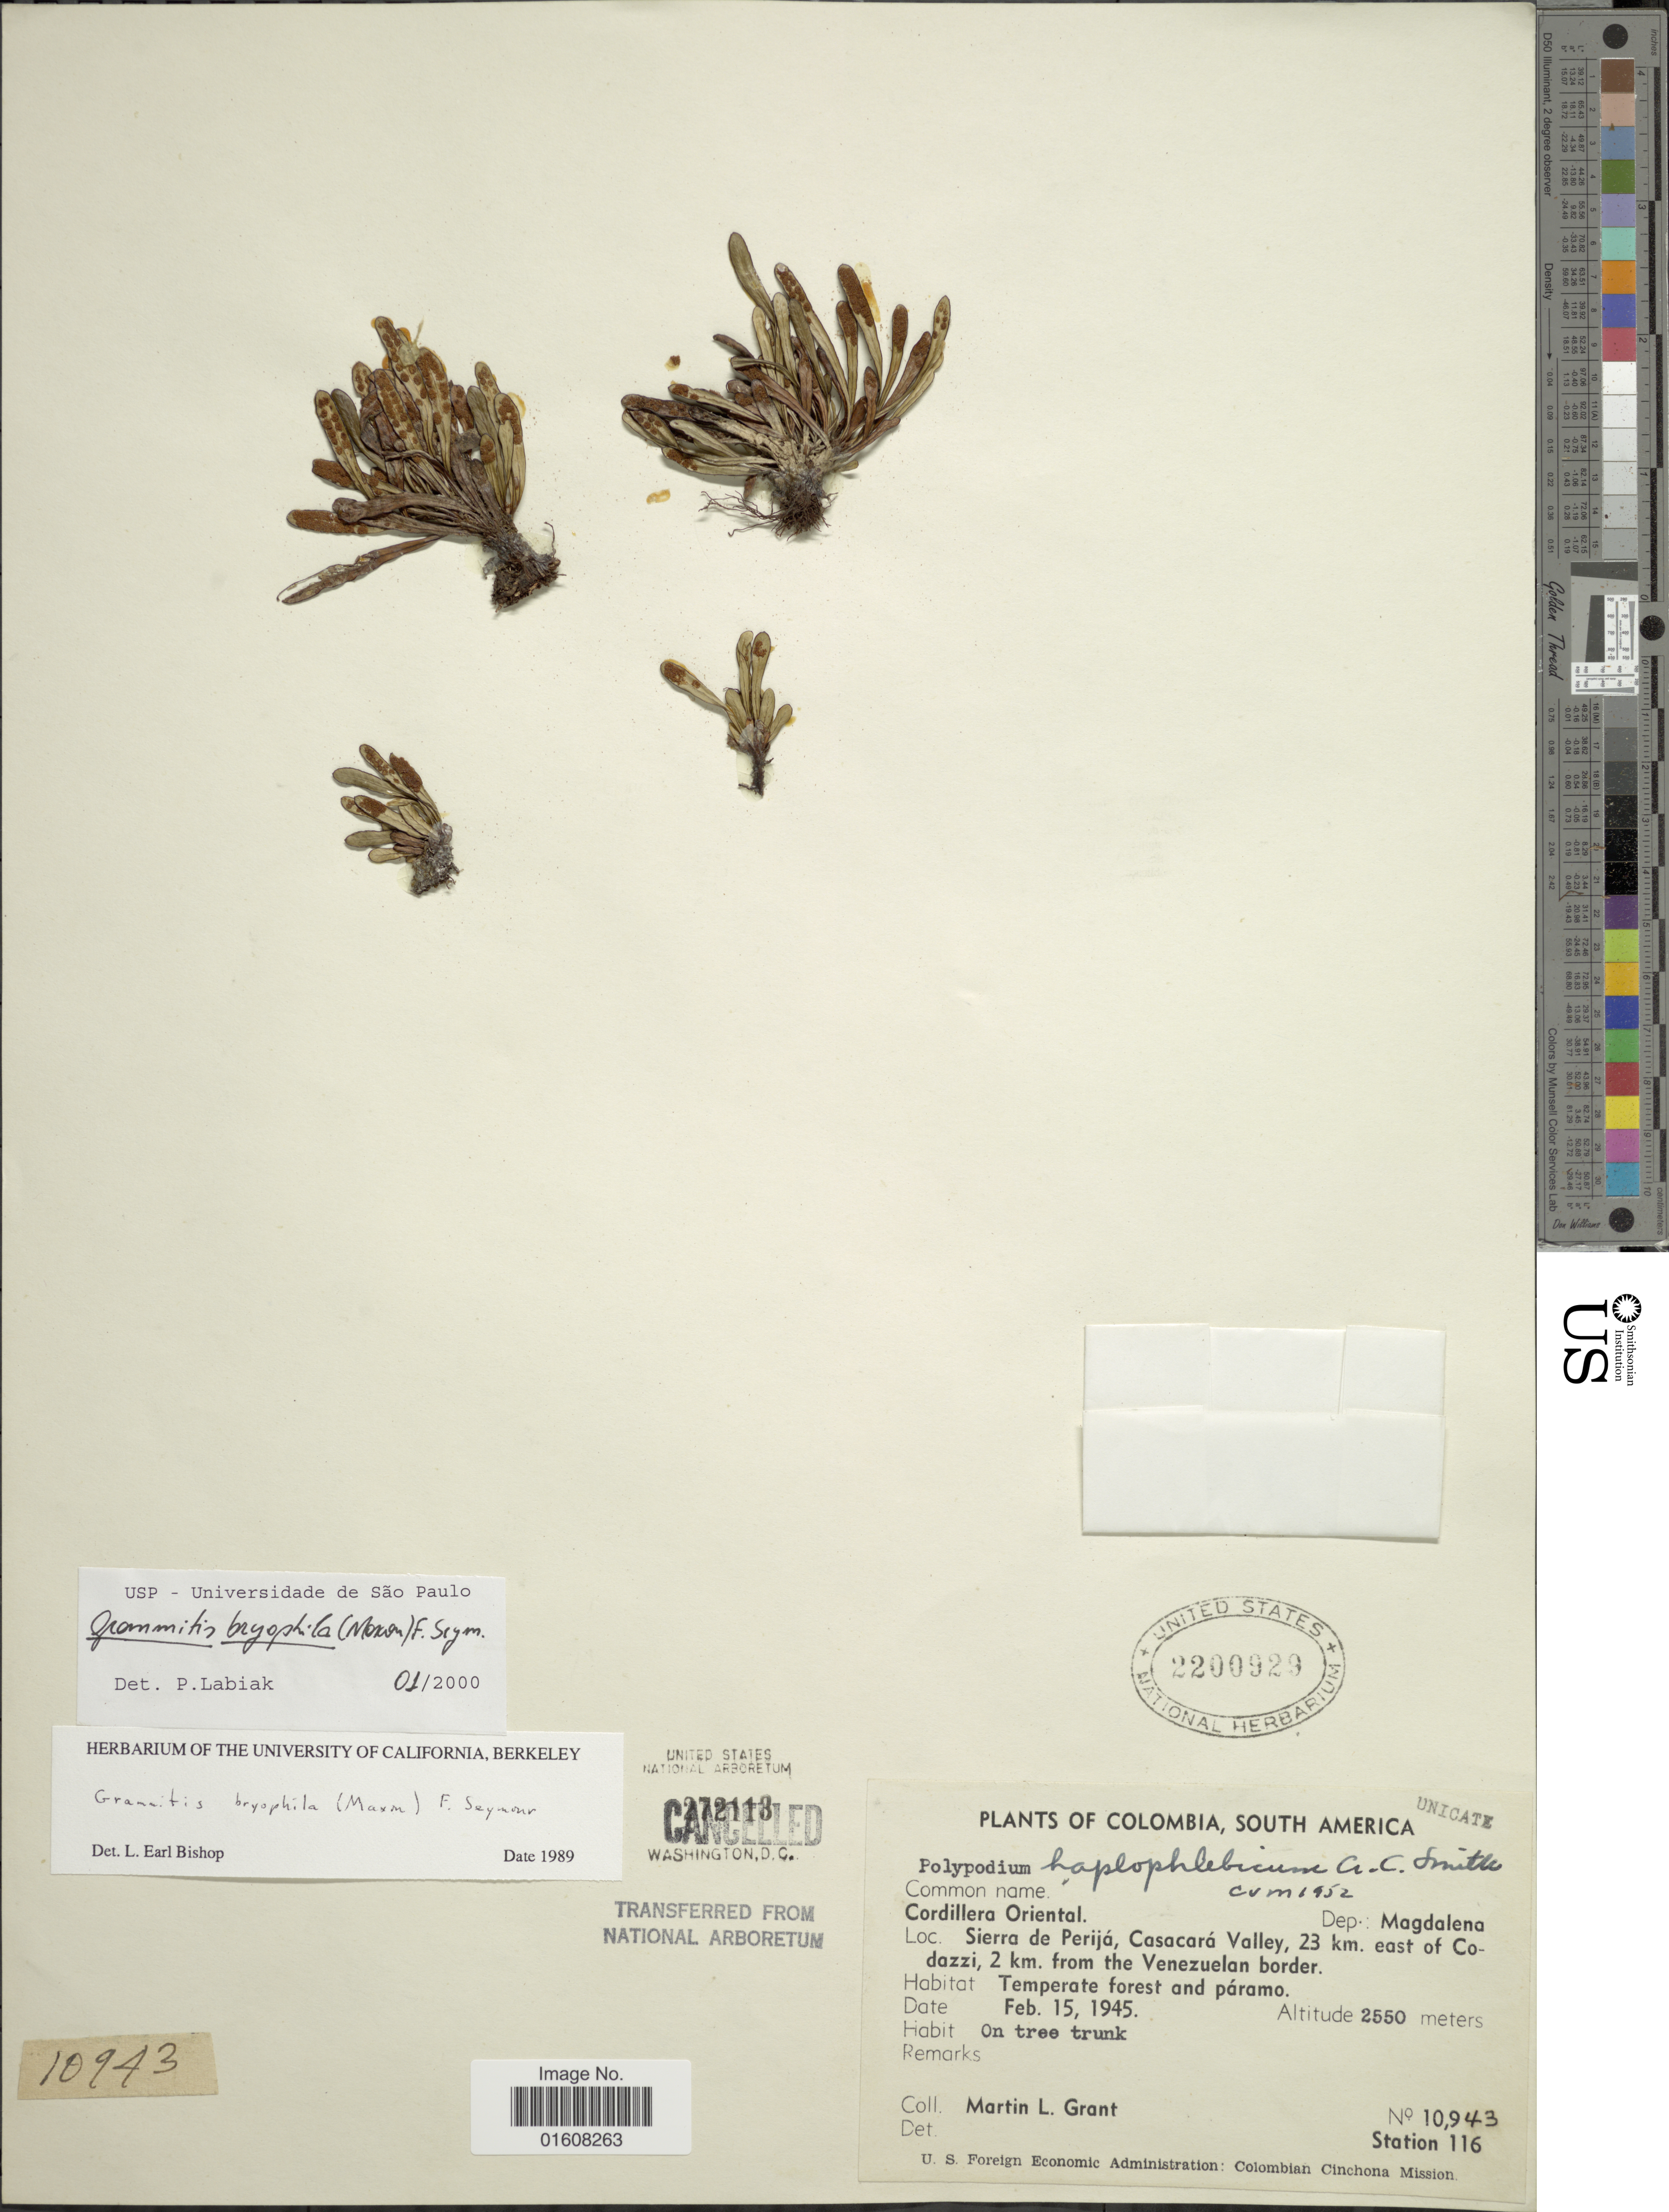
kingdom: Plantae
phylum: Tracheophyta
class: Polypodiopsida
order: Polypodiales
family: Polypodiaceae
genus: Grammitis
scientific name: Grammitis bryophila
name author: (Maxon) Seymour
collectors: M. L. Grant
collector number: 10943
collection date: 1945-02-15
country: Colombia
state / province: Magdalena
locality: Cordillera Oriental. Sierra de Perijá, Casacará Valley, 23 km. east of Codazzi, 2 km. from the Venezuelan border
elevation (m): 2550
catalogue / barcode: US 2200929